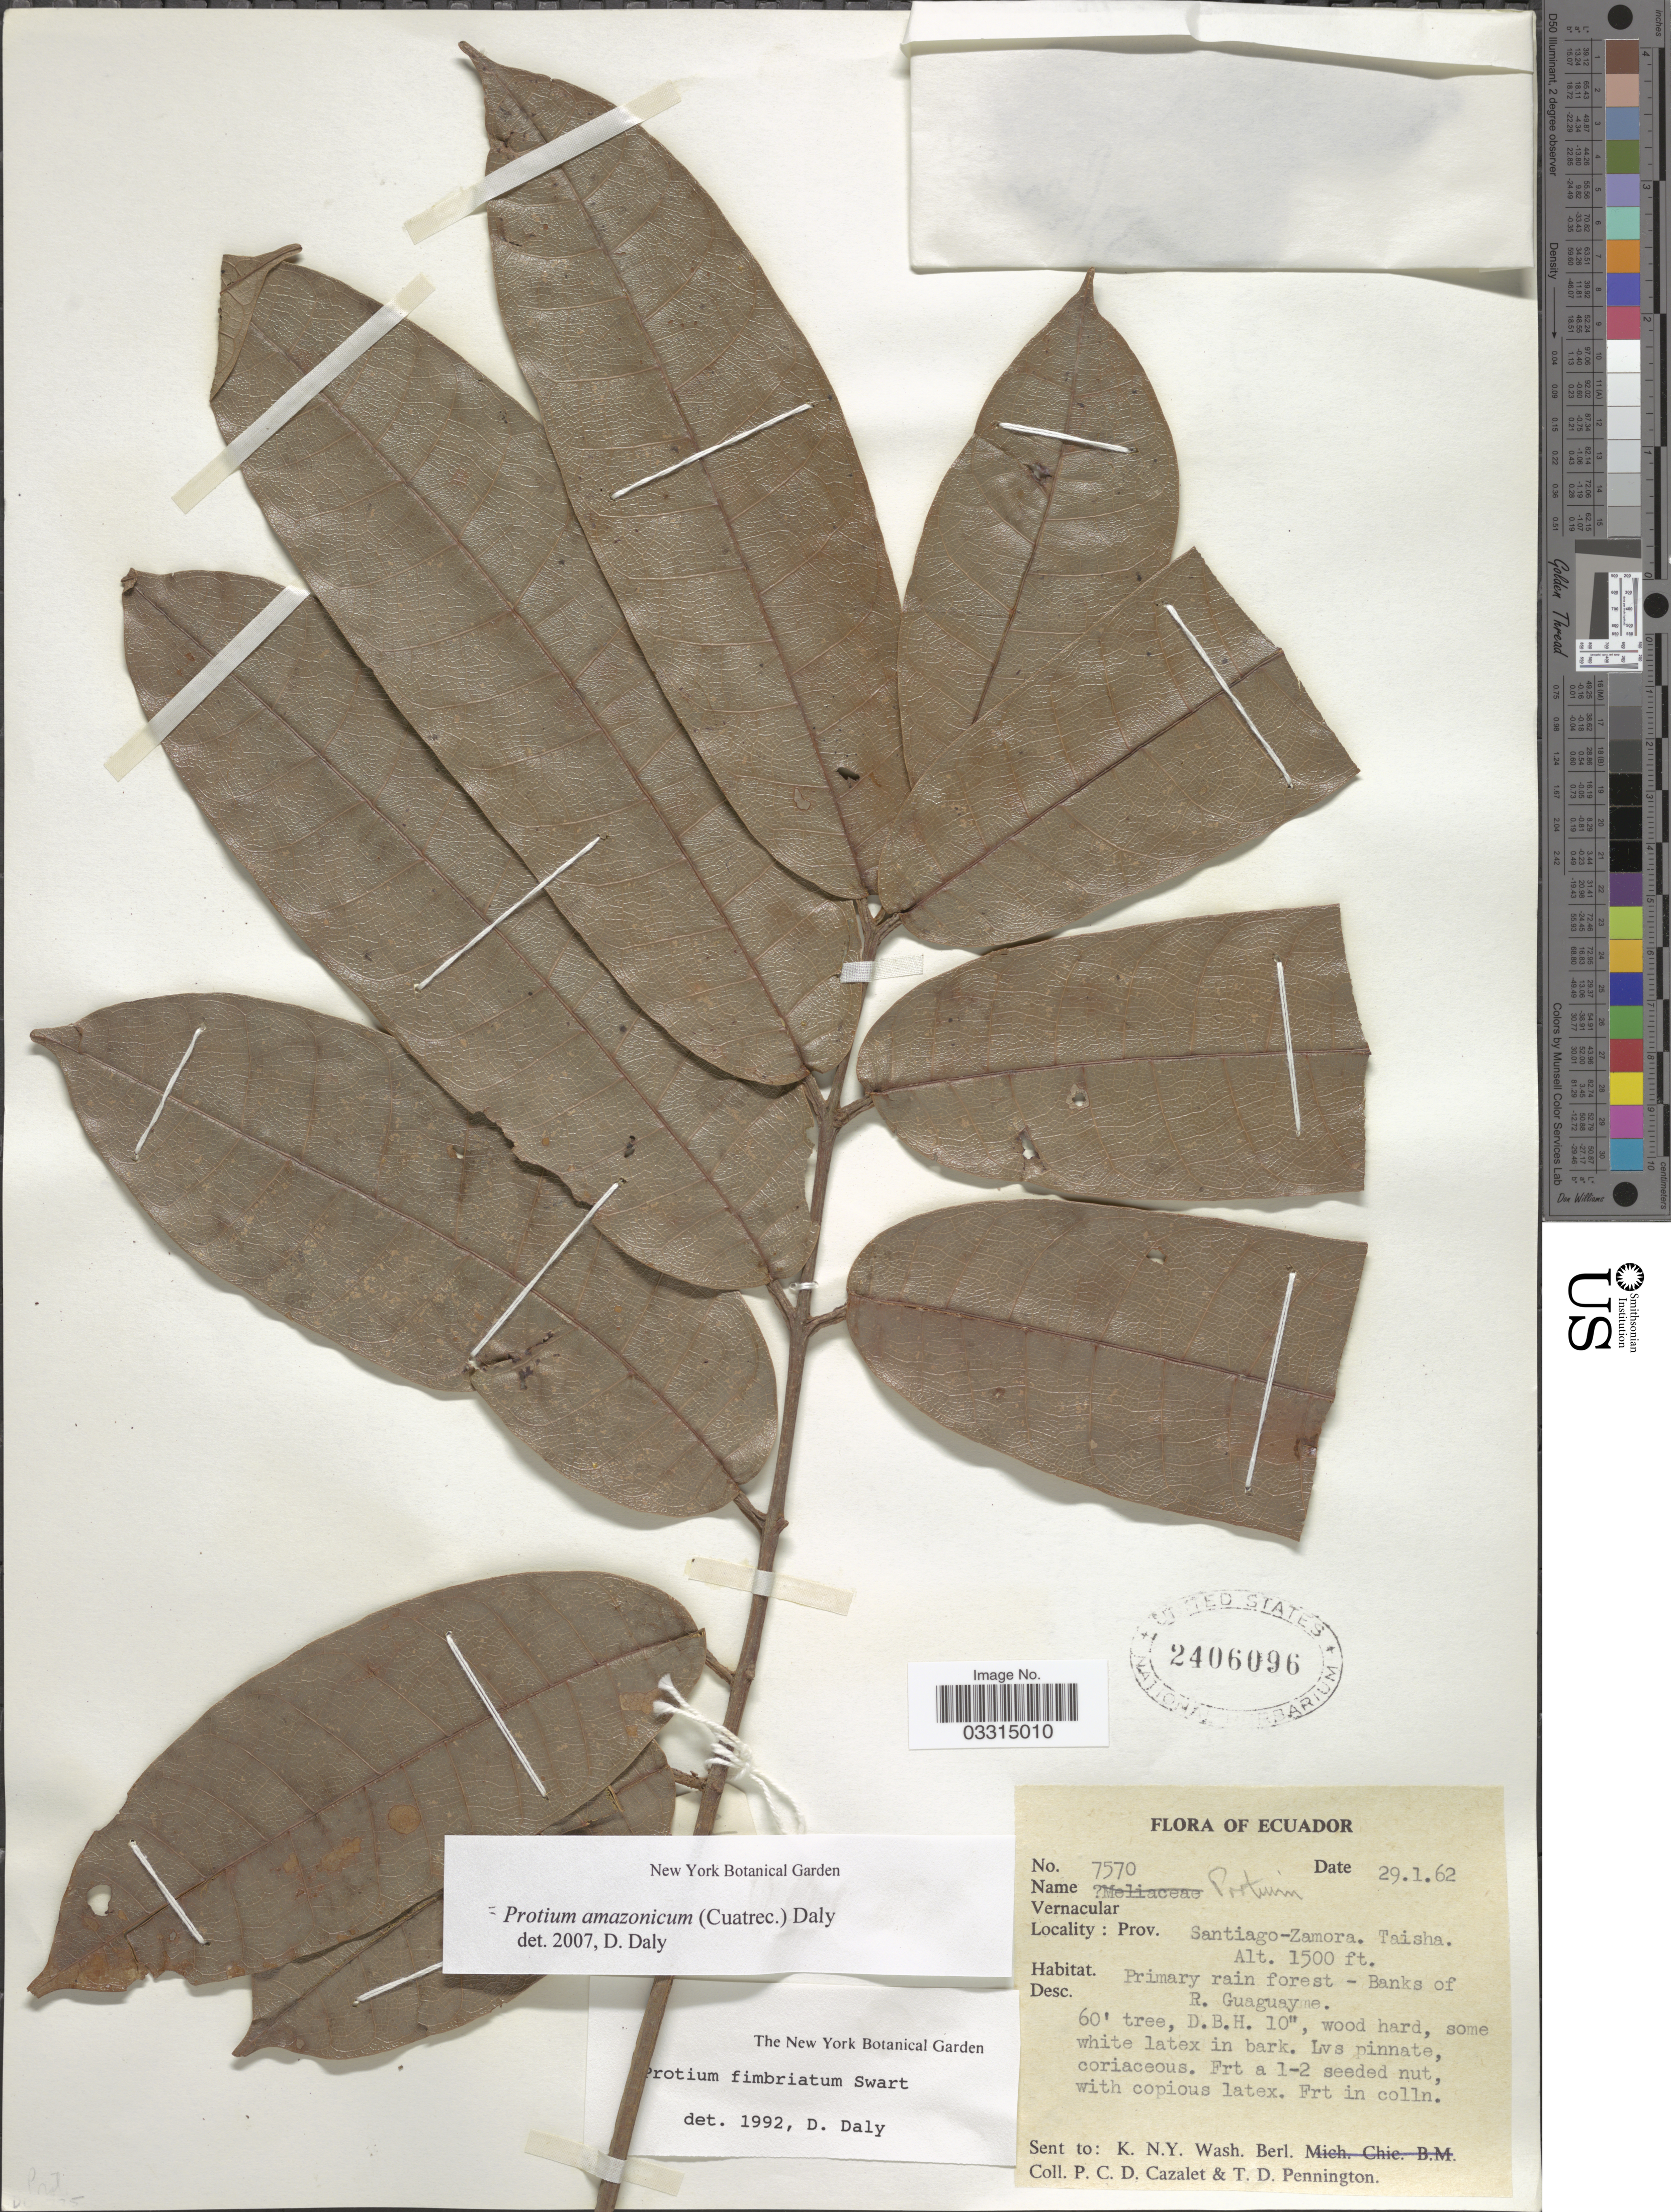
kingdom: Plantae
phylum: Tracheophyta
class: Magnoliopsida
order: Sapindales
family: Burseraceae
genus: Protium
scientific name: Protium amazonicum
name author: (Cuatrec.) Daly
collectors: P. C. D. Cazalet & T. D. Pennington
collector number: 7570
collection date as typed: Transcribed d/m/y: 29/1/62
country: Ecuador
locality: Prov. Santiago-Zamora. Taisha. Primary rain forest - Banks of R. Guaguayme.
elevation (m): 457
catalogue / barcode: US 2406096